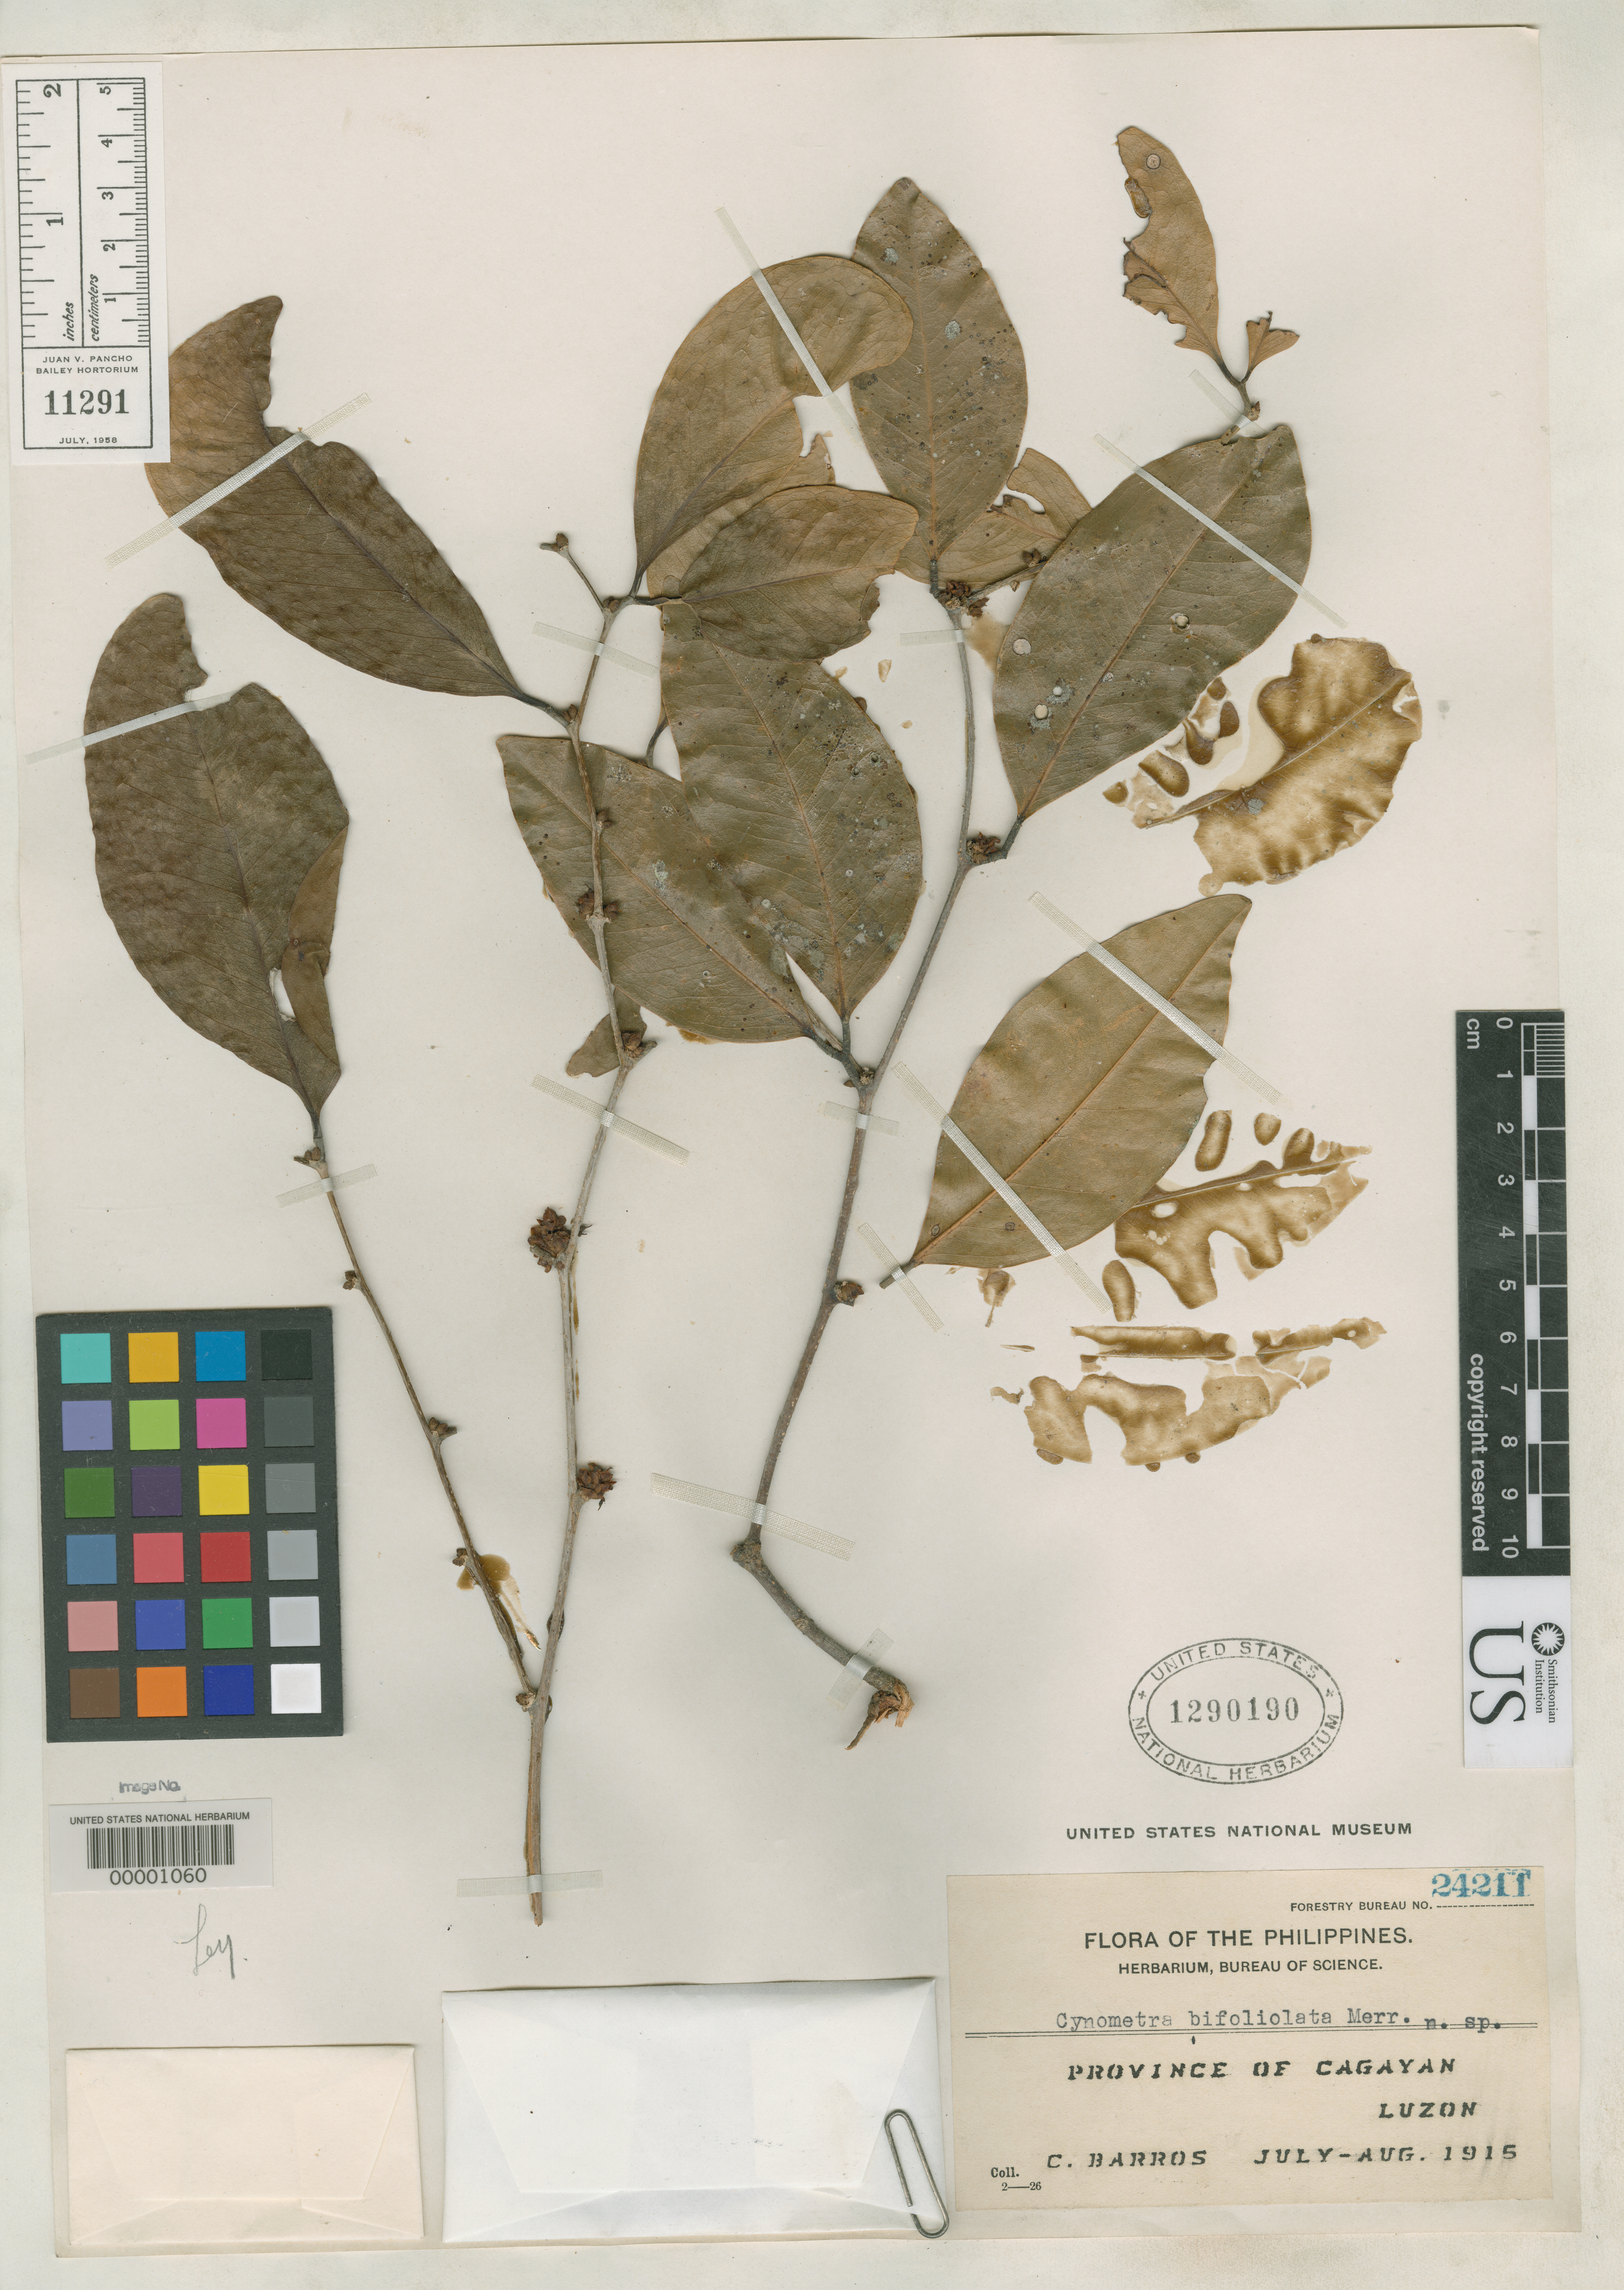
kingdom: Plantae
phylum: Tracheophyta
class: Magnoliopsida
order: Fabales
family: Fabaceae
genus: Cynometra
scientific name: Cynometra bifoliolata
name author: Merr.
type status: Isotype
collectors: C. Barros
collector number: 24211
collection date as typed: Jul 1915 to -- Aug 1915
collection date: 1915-07/1915-08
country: Philippines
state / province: Cagayan Valley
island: Luzon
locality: Cagayan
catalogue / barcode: US 1290190